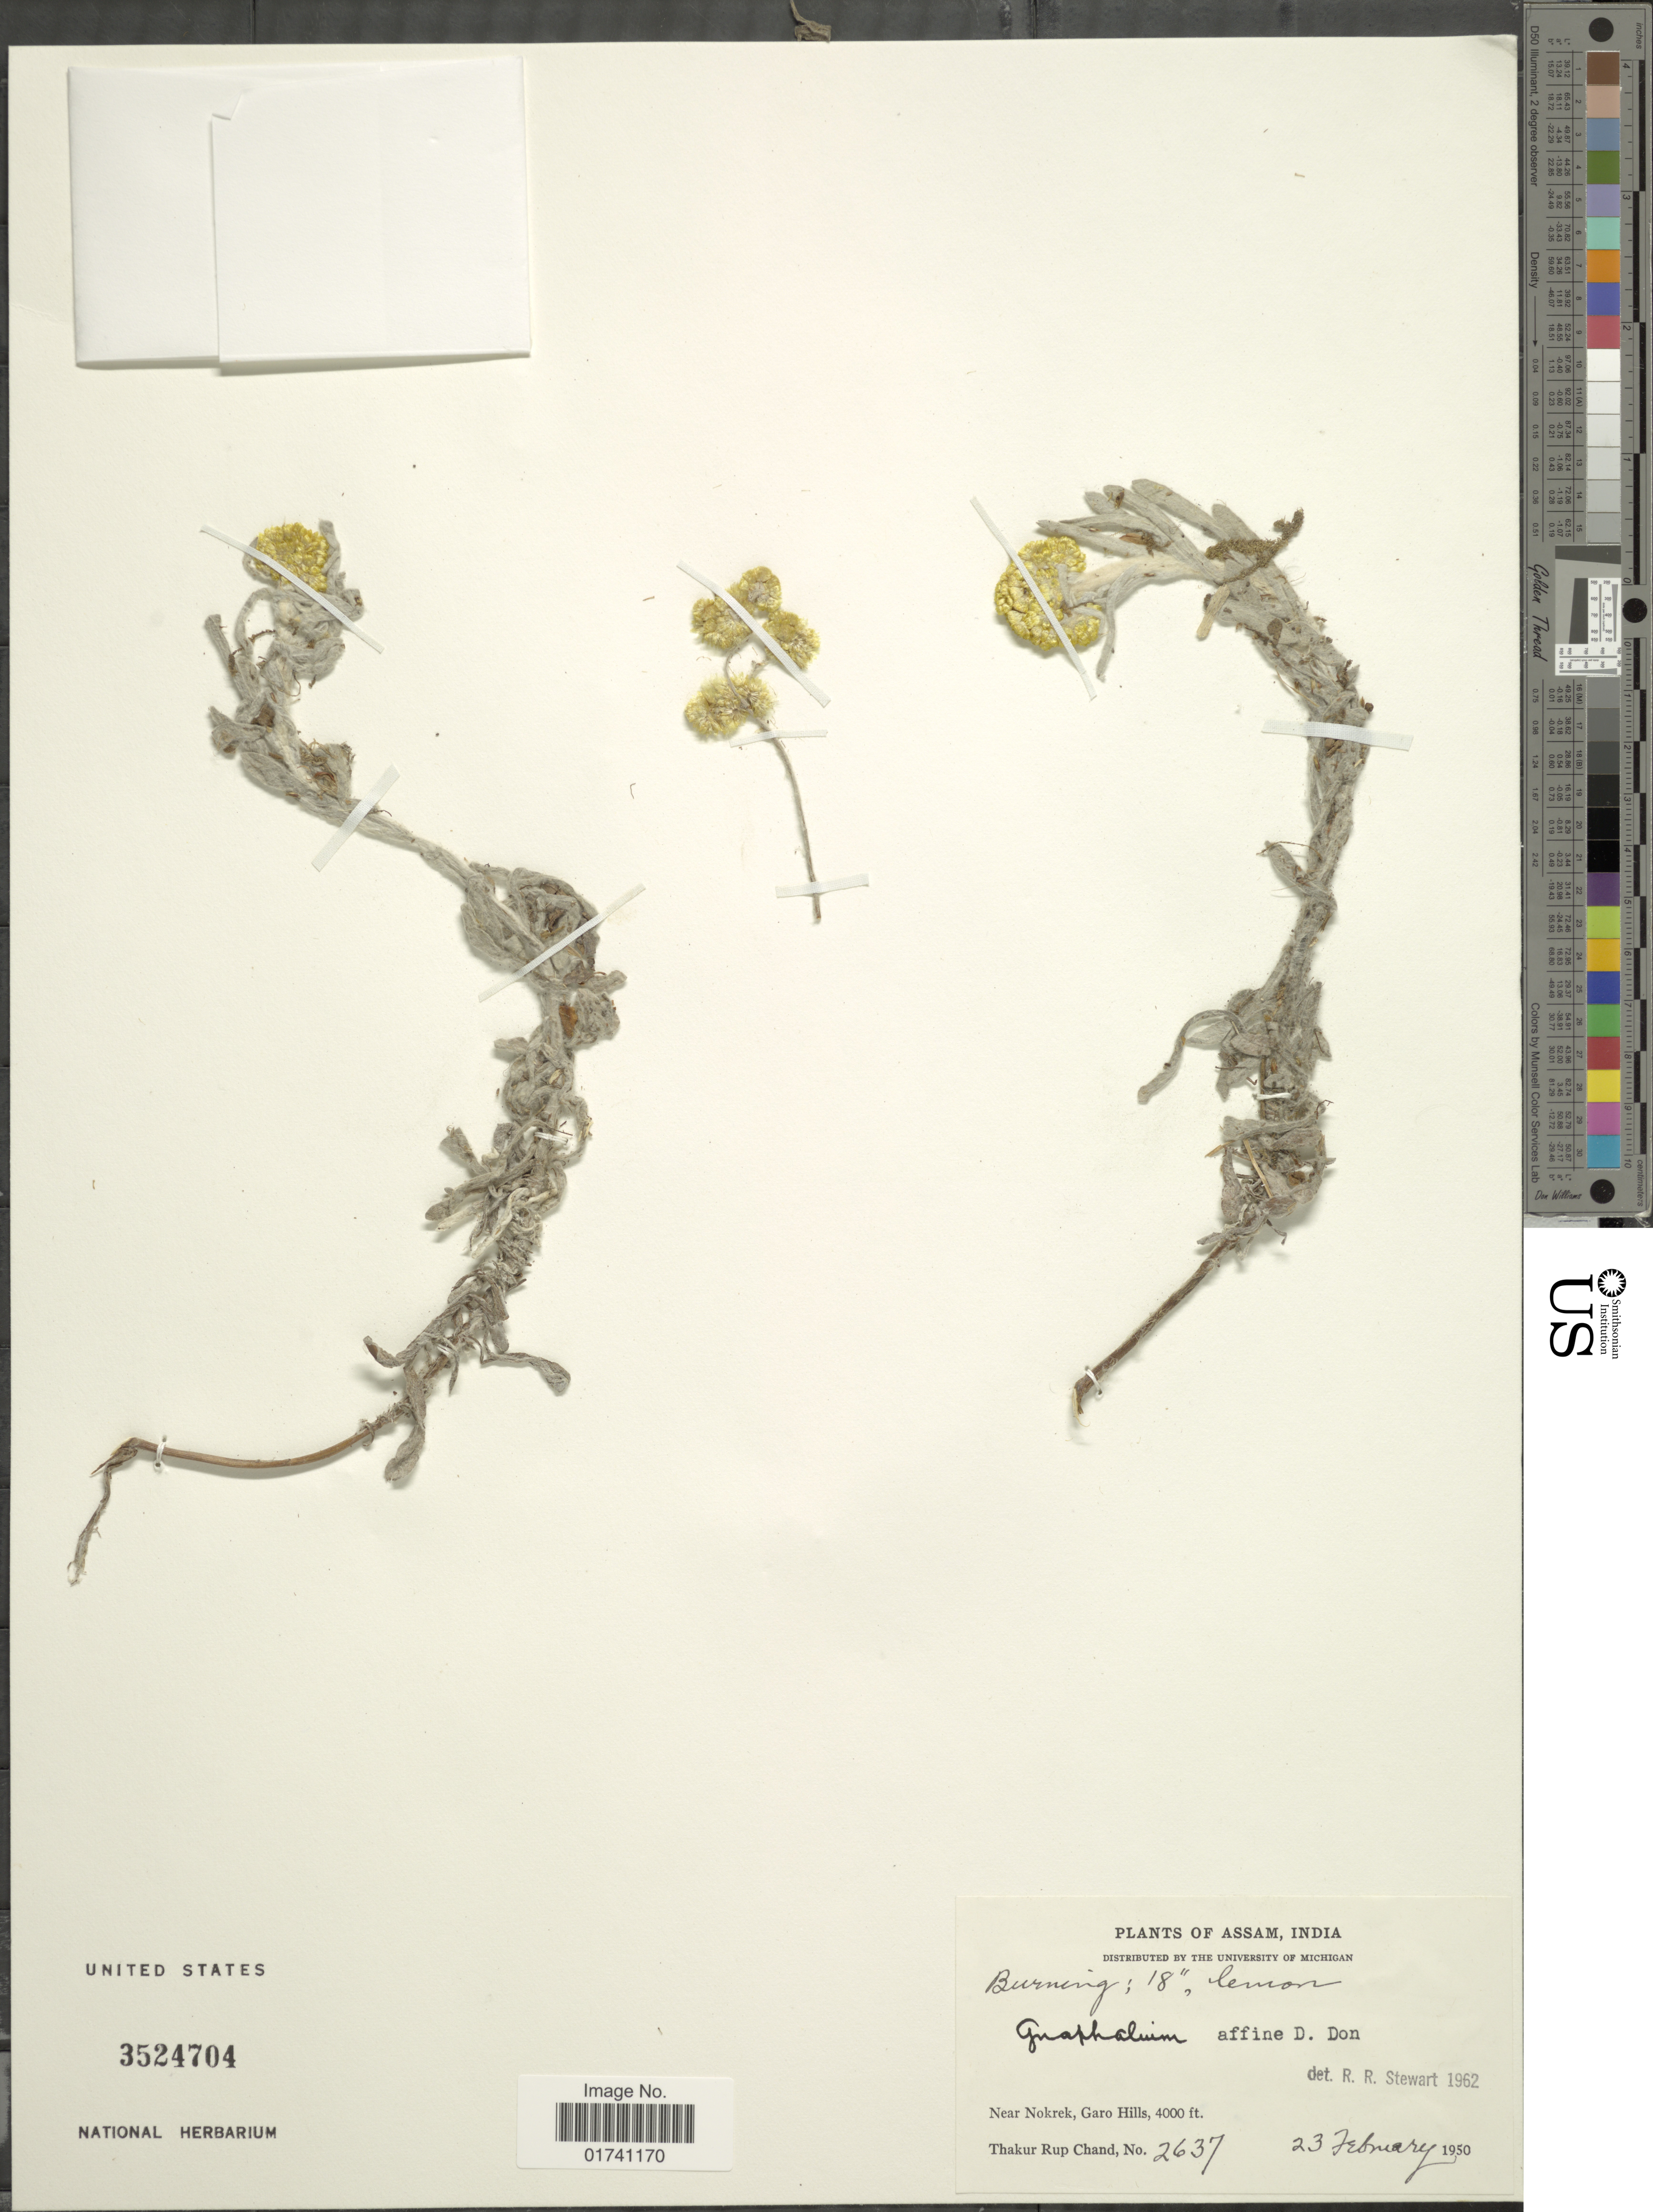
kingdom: Plantae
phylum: Tracheophyta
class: Magnoliopsida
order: Asterales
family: Asteraceae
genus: Laphangium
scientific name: Laphangium affine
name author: (D. Don) Tzvelev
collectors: T. R. Chand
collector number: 2637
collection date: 1950-02-23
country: India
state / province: Meghalaya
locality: Near Nokrek, Garo Hills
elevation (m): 1219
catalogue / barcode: US 3524704